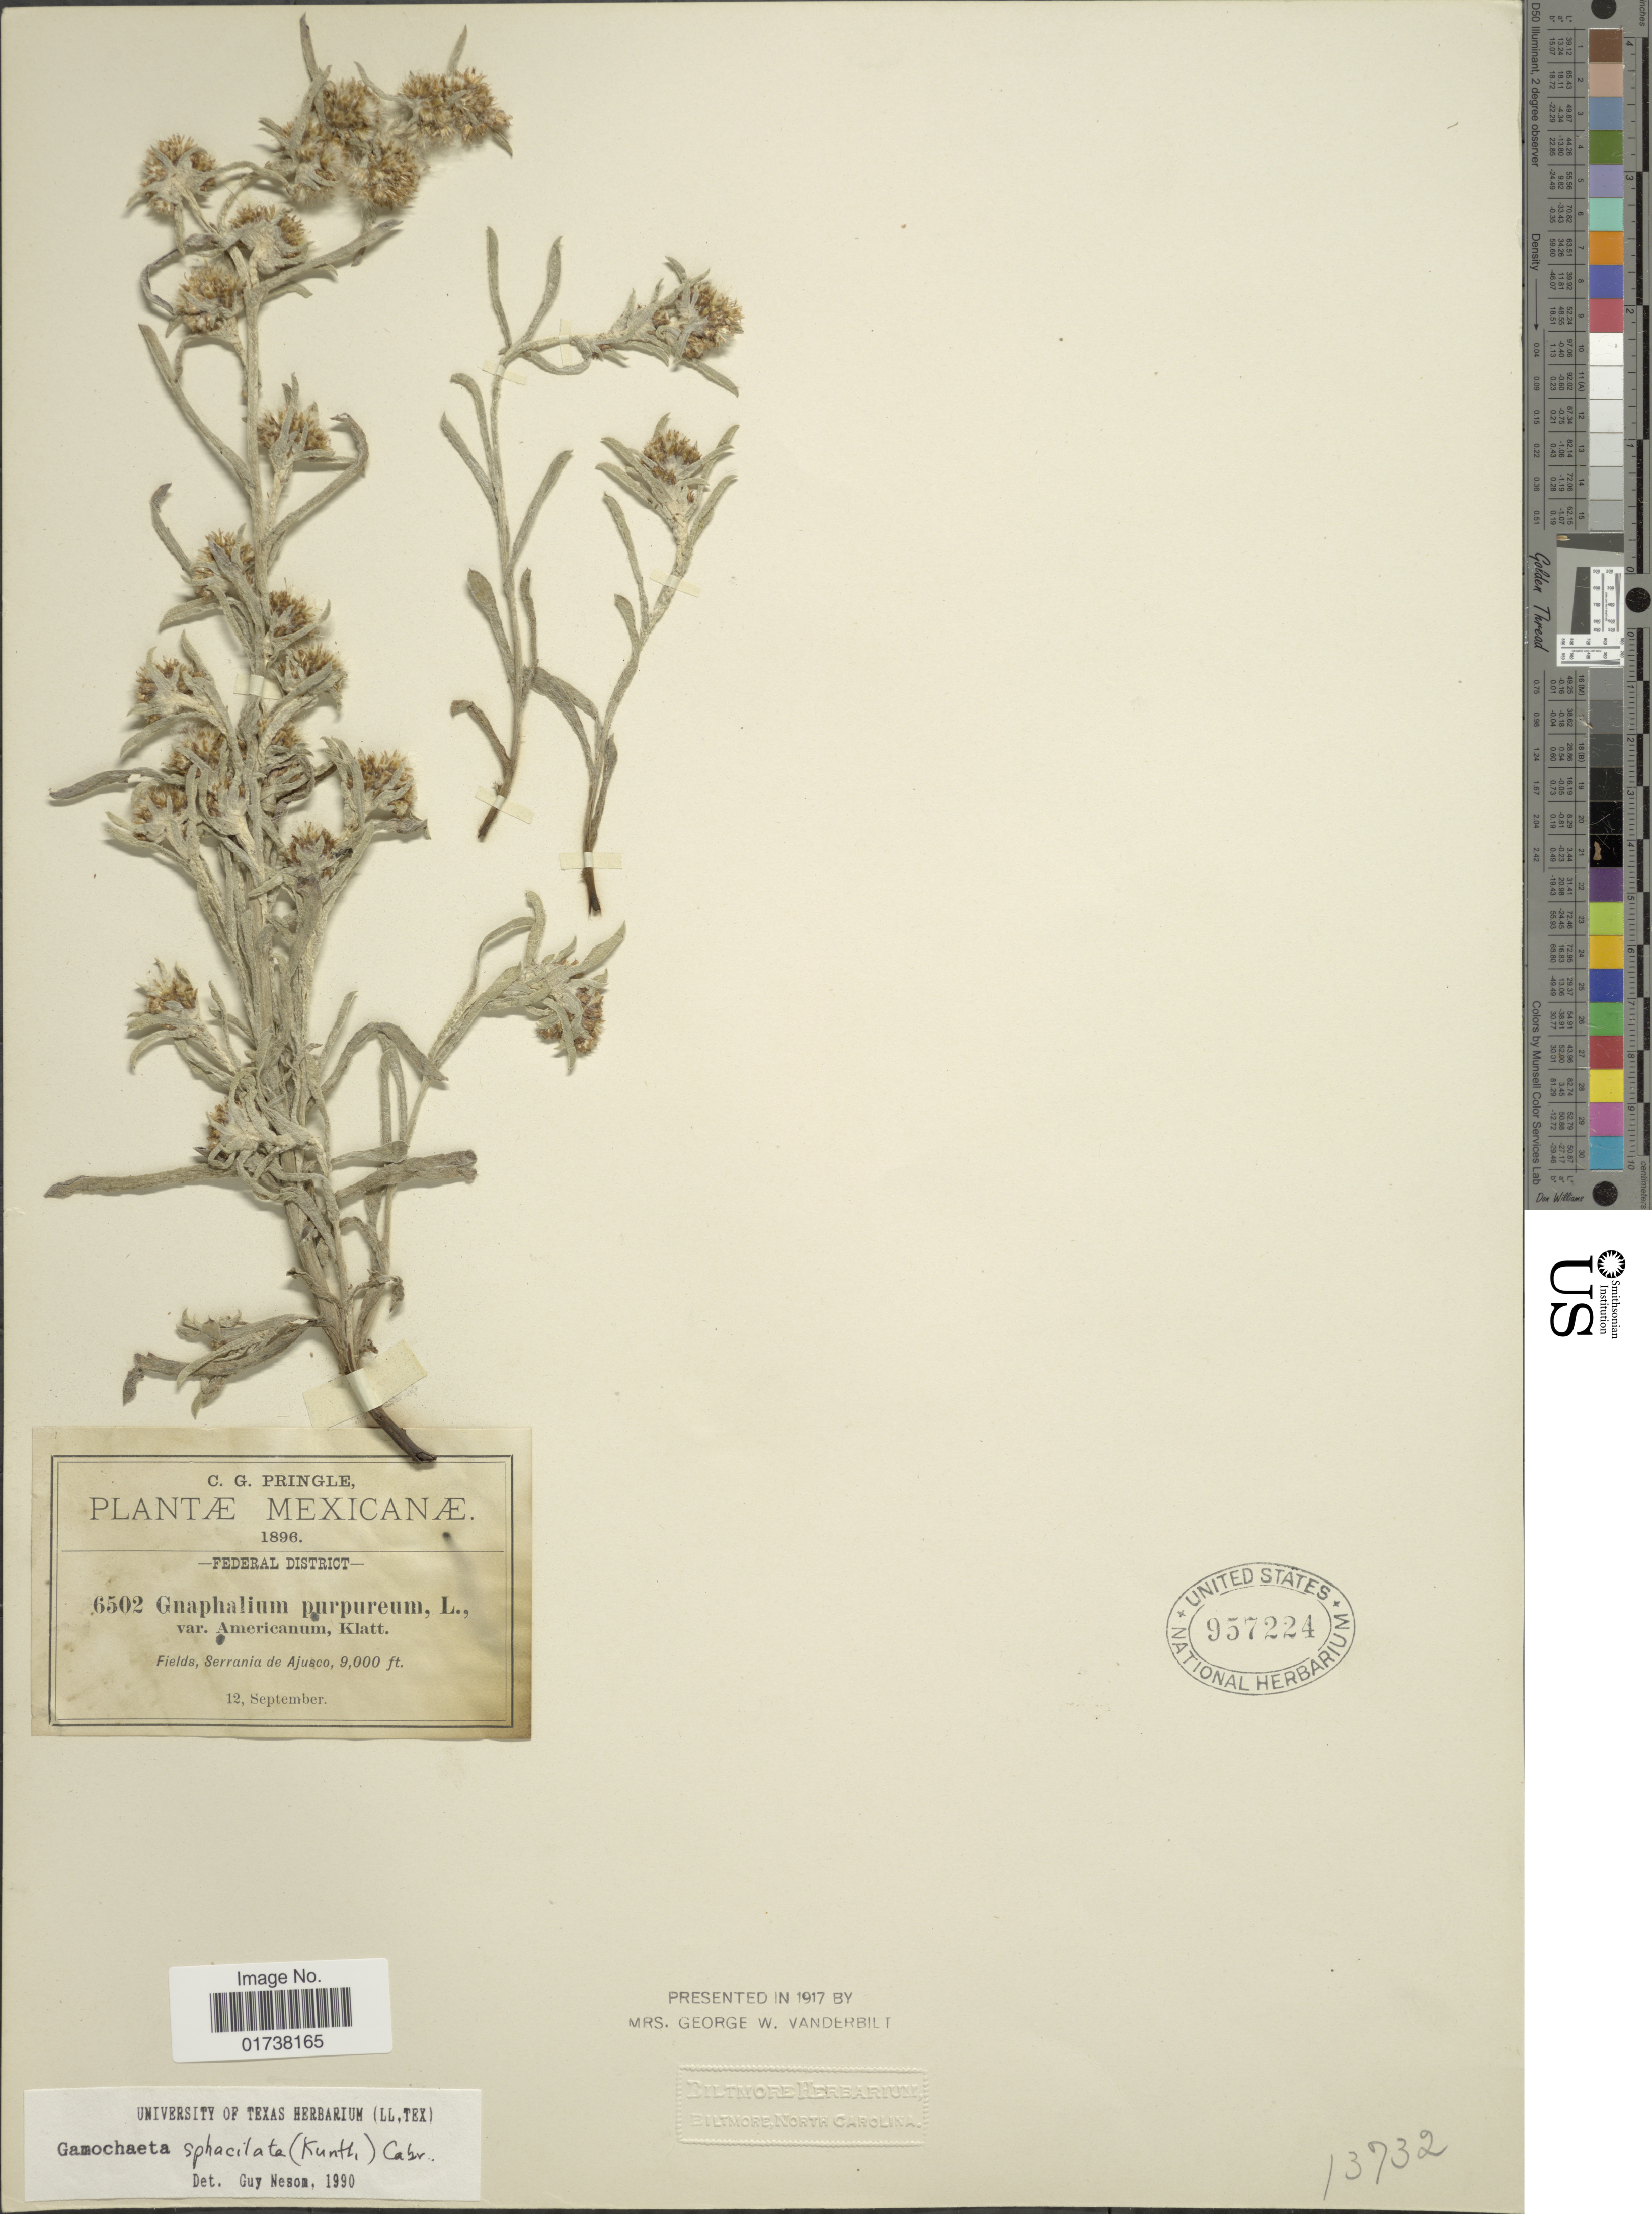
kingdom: Plantae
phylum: Tracheophyta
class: Magnoliopsida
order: Asterales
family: Asteraceae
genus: Gamochaeta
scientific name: Gamochaeta sphacilata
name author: (Kunth) Cabrera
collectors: C. G. Pringle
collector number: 6502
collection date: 1896-09-12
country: Mexico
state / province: Distrito Federal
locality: Federal District, Fields, Serrania de Ajusco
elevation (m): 2743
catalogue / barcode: US 957224